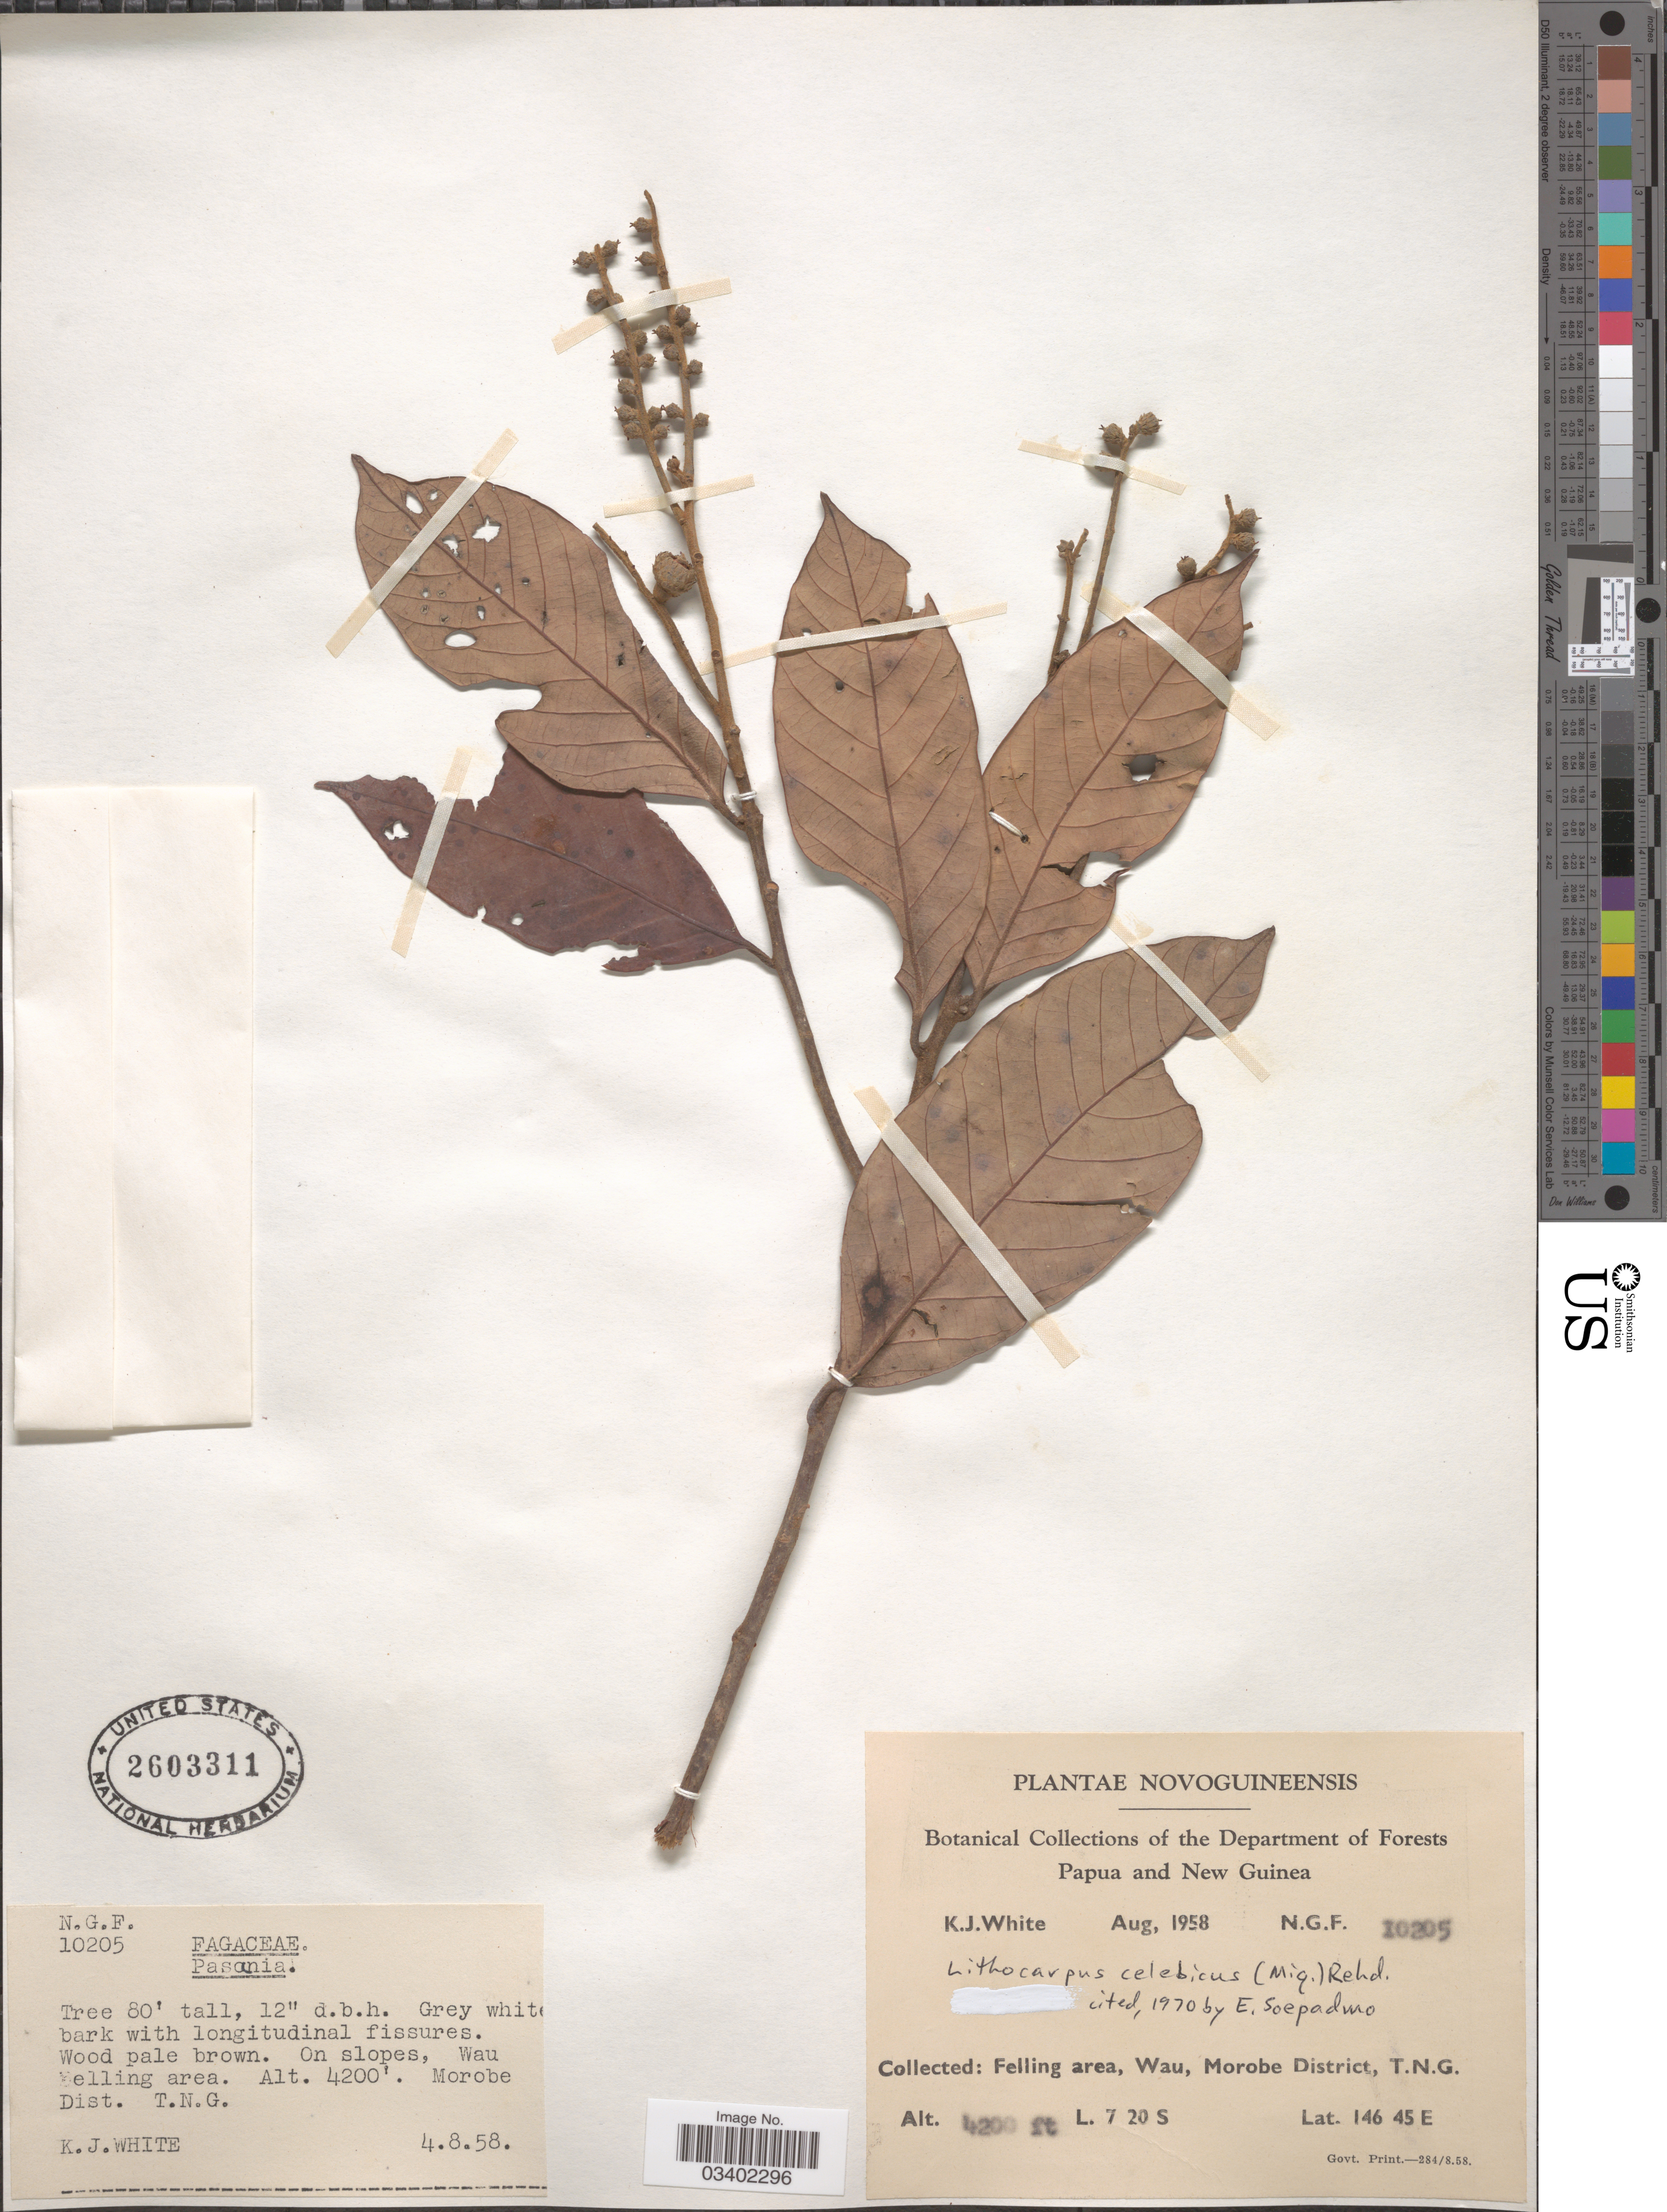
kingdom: Plantae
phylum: Tracheophyta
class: Magnoliopsida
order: Fagales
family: Fagaceae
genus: Lithocarpus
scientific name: Lithocarpus celebicus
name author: (Miq.) Rehder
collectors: K. J. White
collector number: N.G.F. 10205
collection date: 1958-08-04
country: Papua New Guinea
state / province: Morobe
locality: On slopes, Felling area, Wau, Morobe District, T.N.G.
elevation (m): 1280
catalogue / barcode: US 2603311